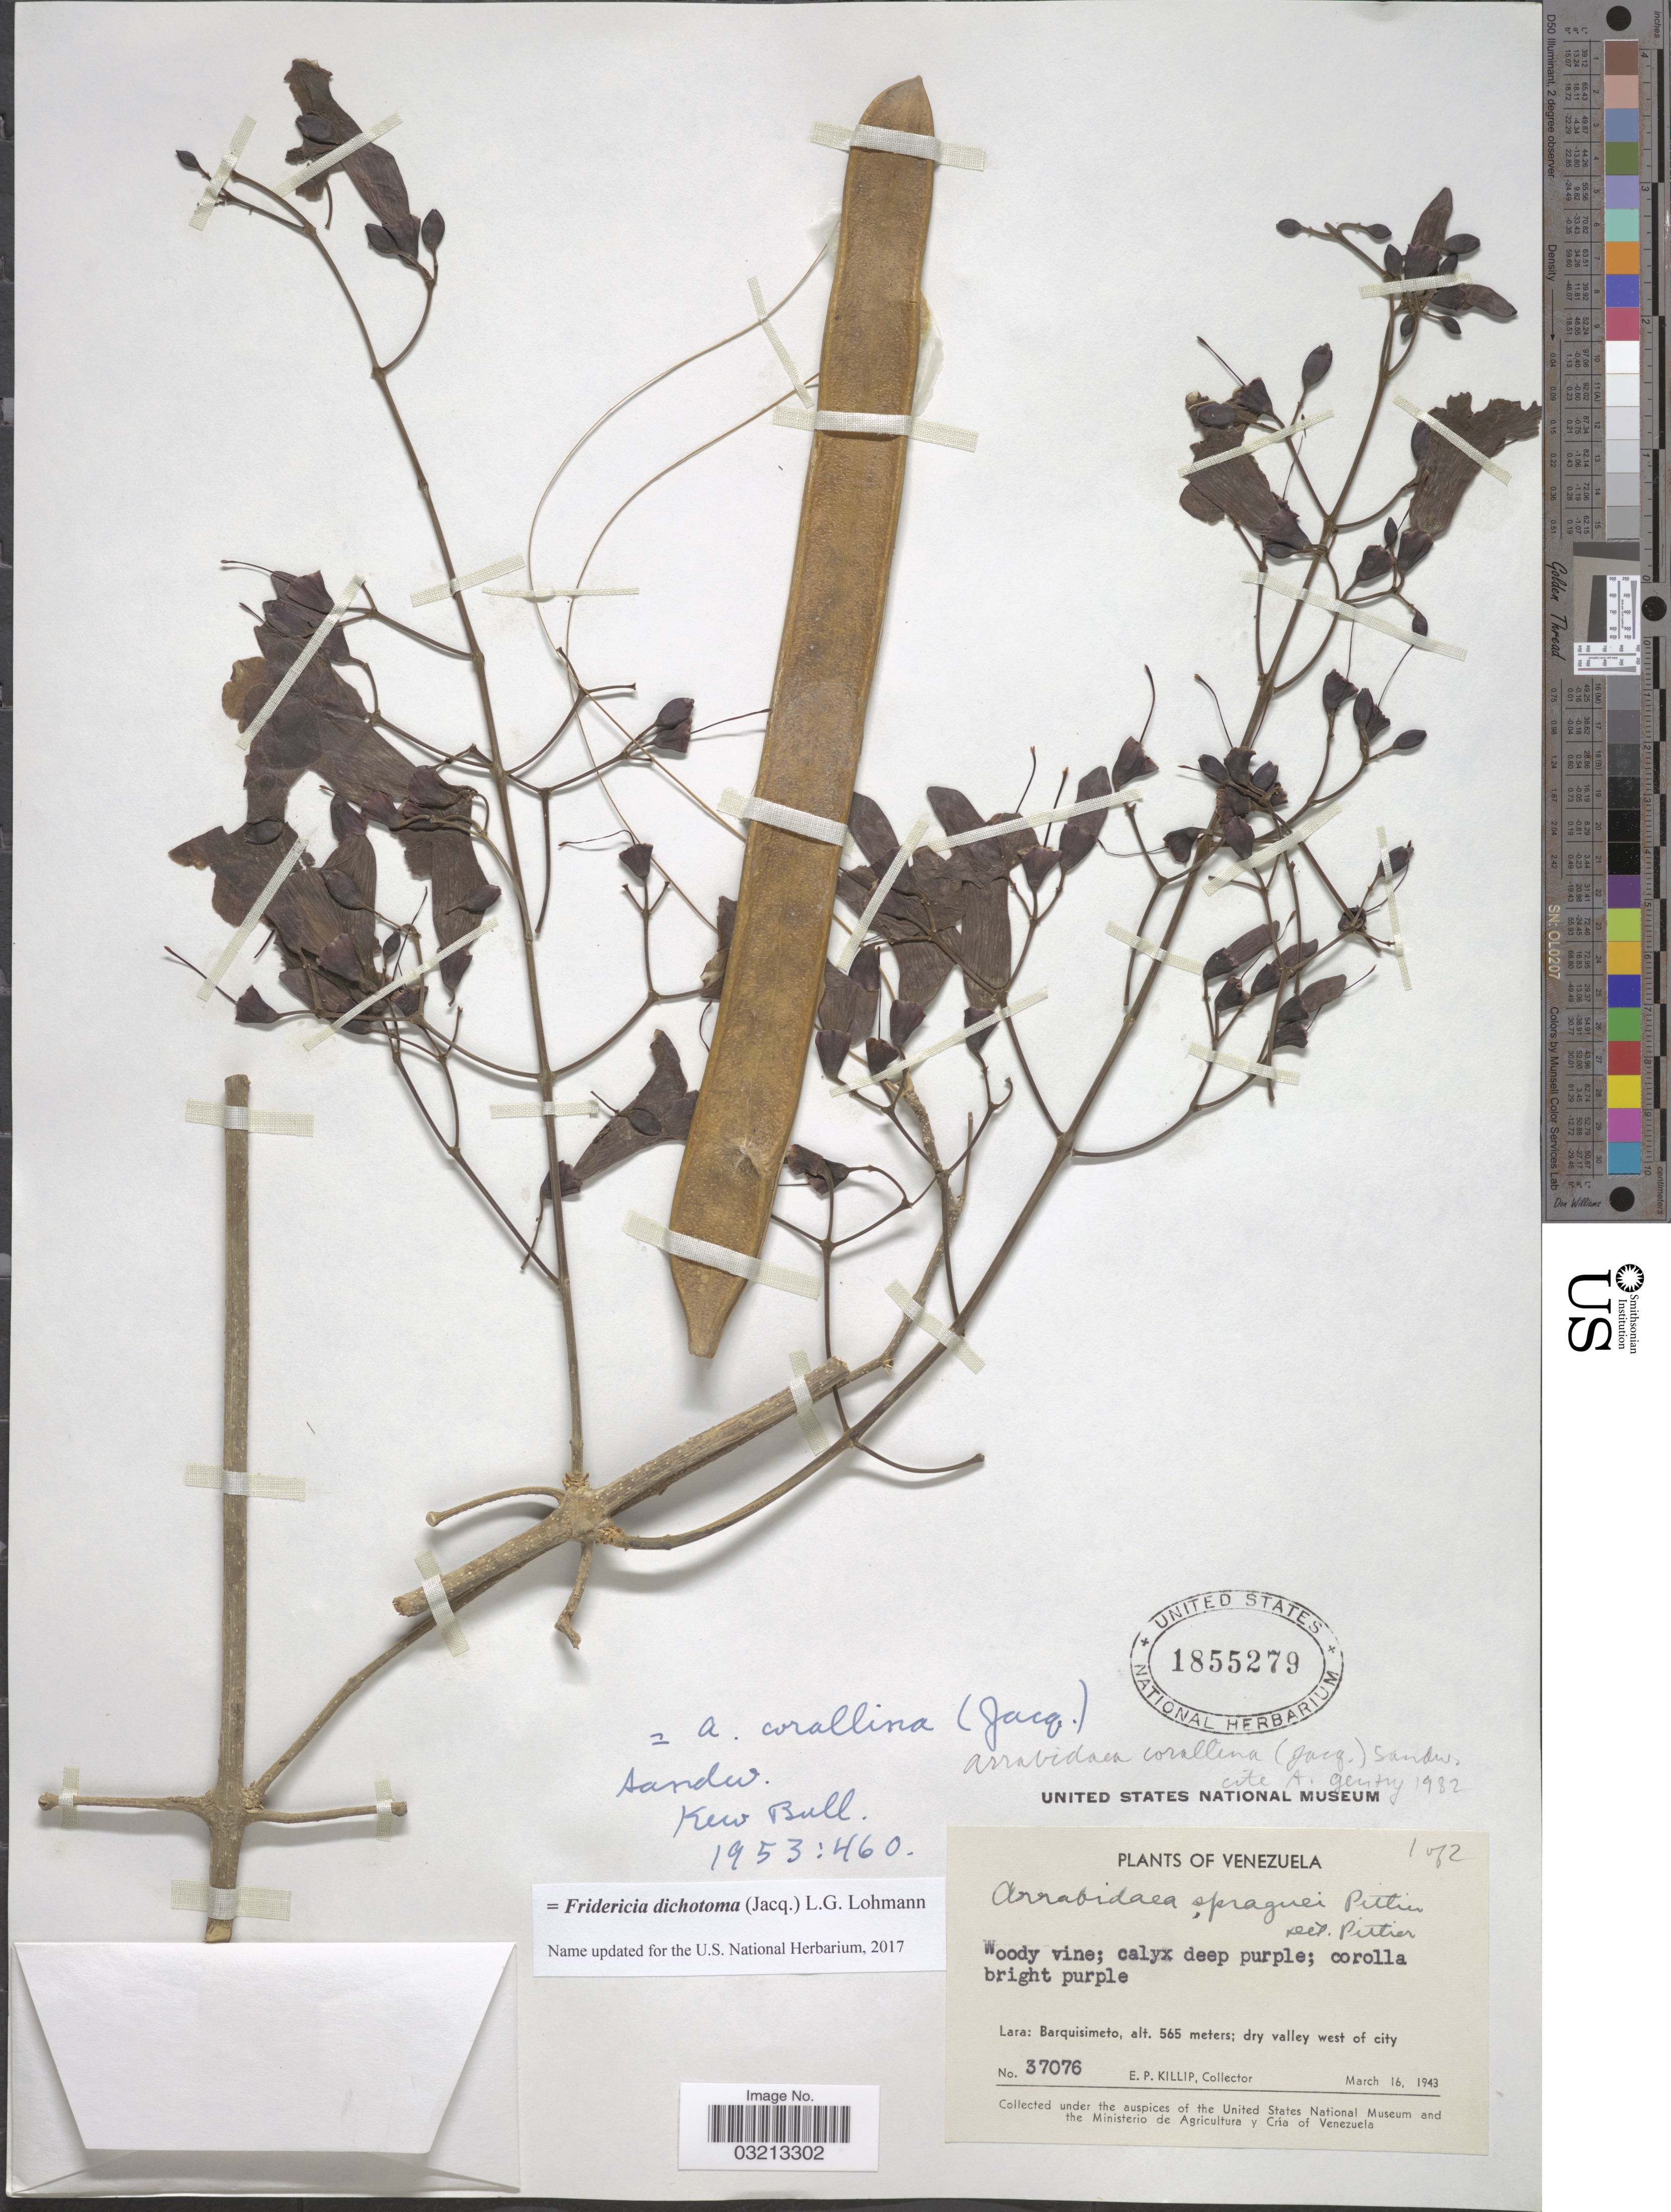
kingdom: Plantae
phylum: Tracheophyta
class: Magnoliopsida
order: Lamiales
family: Bignoniaceae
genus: Fridericia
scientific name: Fridericia dichotoma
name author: (Jacq.) L.G. Lohmann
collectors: E. P. Killip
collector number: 37076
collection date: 1943-03-16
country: Venezuela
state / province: Lara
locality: Barquisimeto.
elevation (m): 565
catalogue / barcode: US 1855279